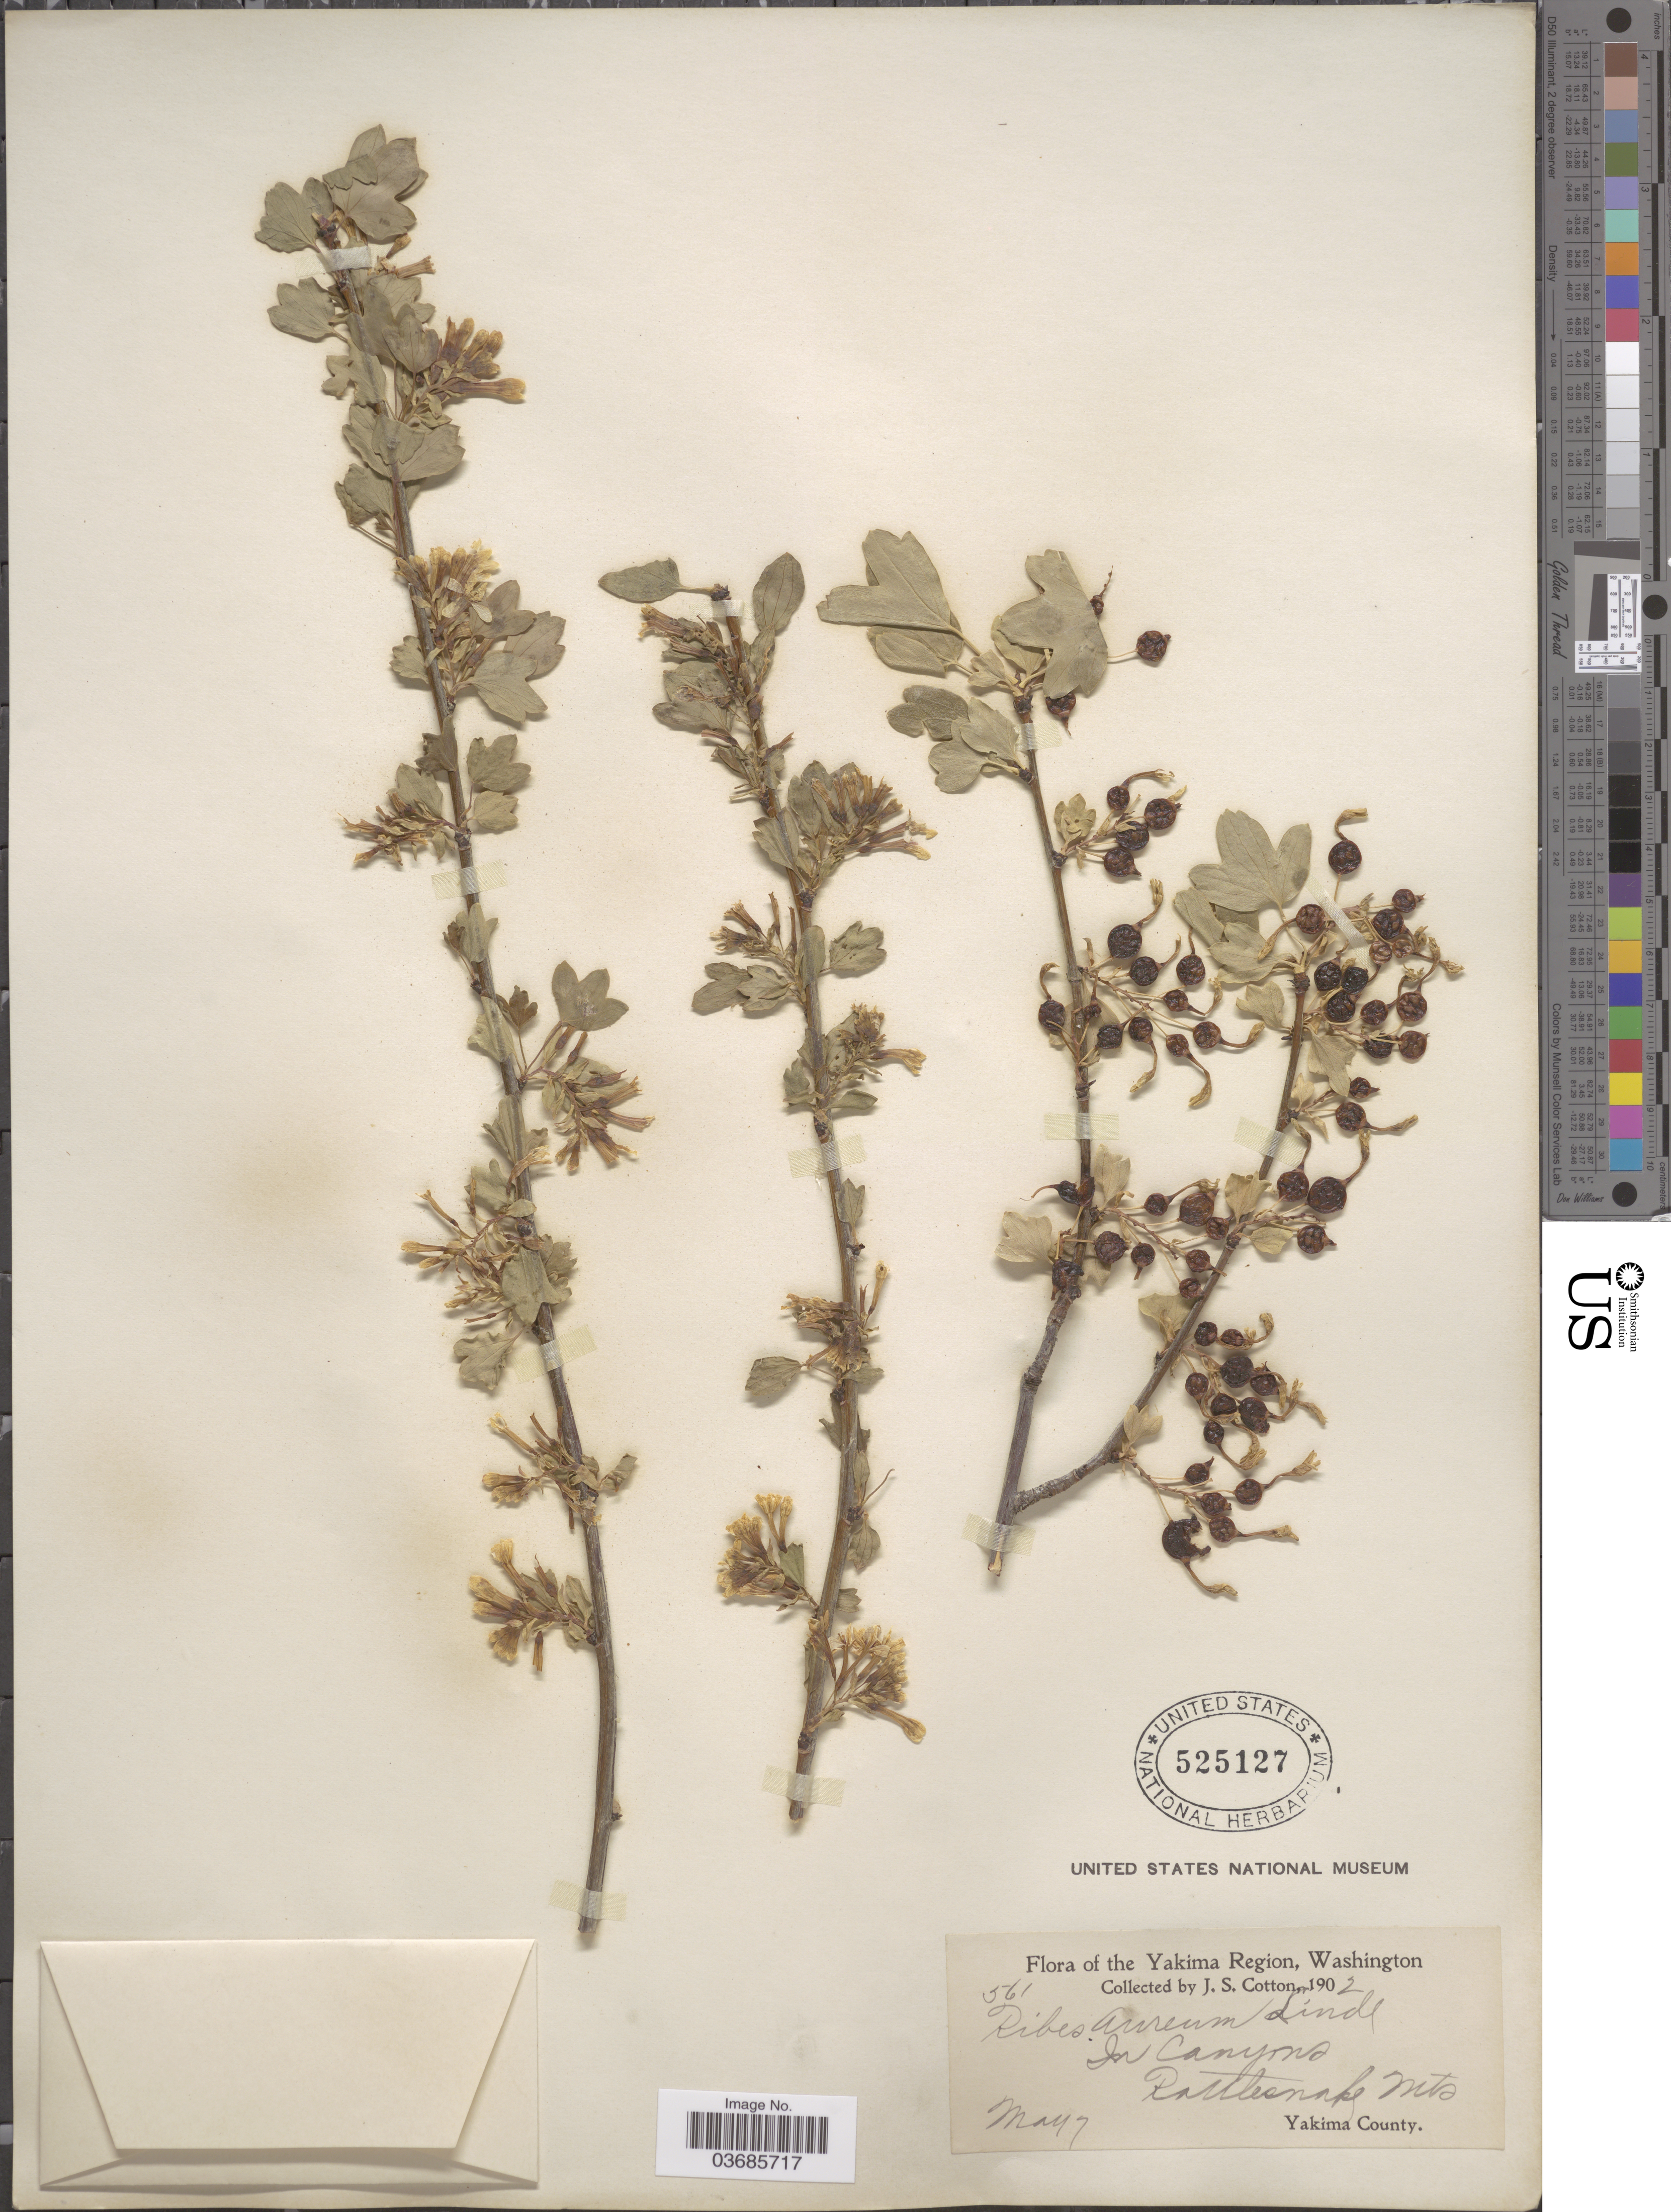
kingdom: Plantae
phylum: Tracheophyta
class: Magnoliopsida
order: Saxifragales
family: Grossulariaceae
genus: Ribes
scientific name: Ribes aureum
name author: Pursh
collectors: J. S. Cotton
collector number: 561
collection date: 1902-05-07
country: United States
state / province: Washington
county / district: Yakima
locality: The Yakima Region. In Canyons. Rattlesnake Mts. Yakima County.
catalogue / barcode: US 525127